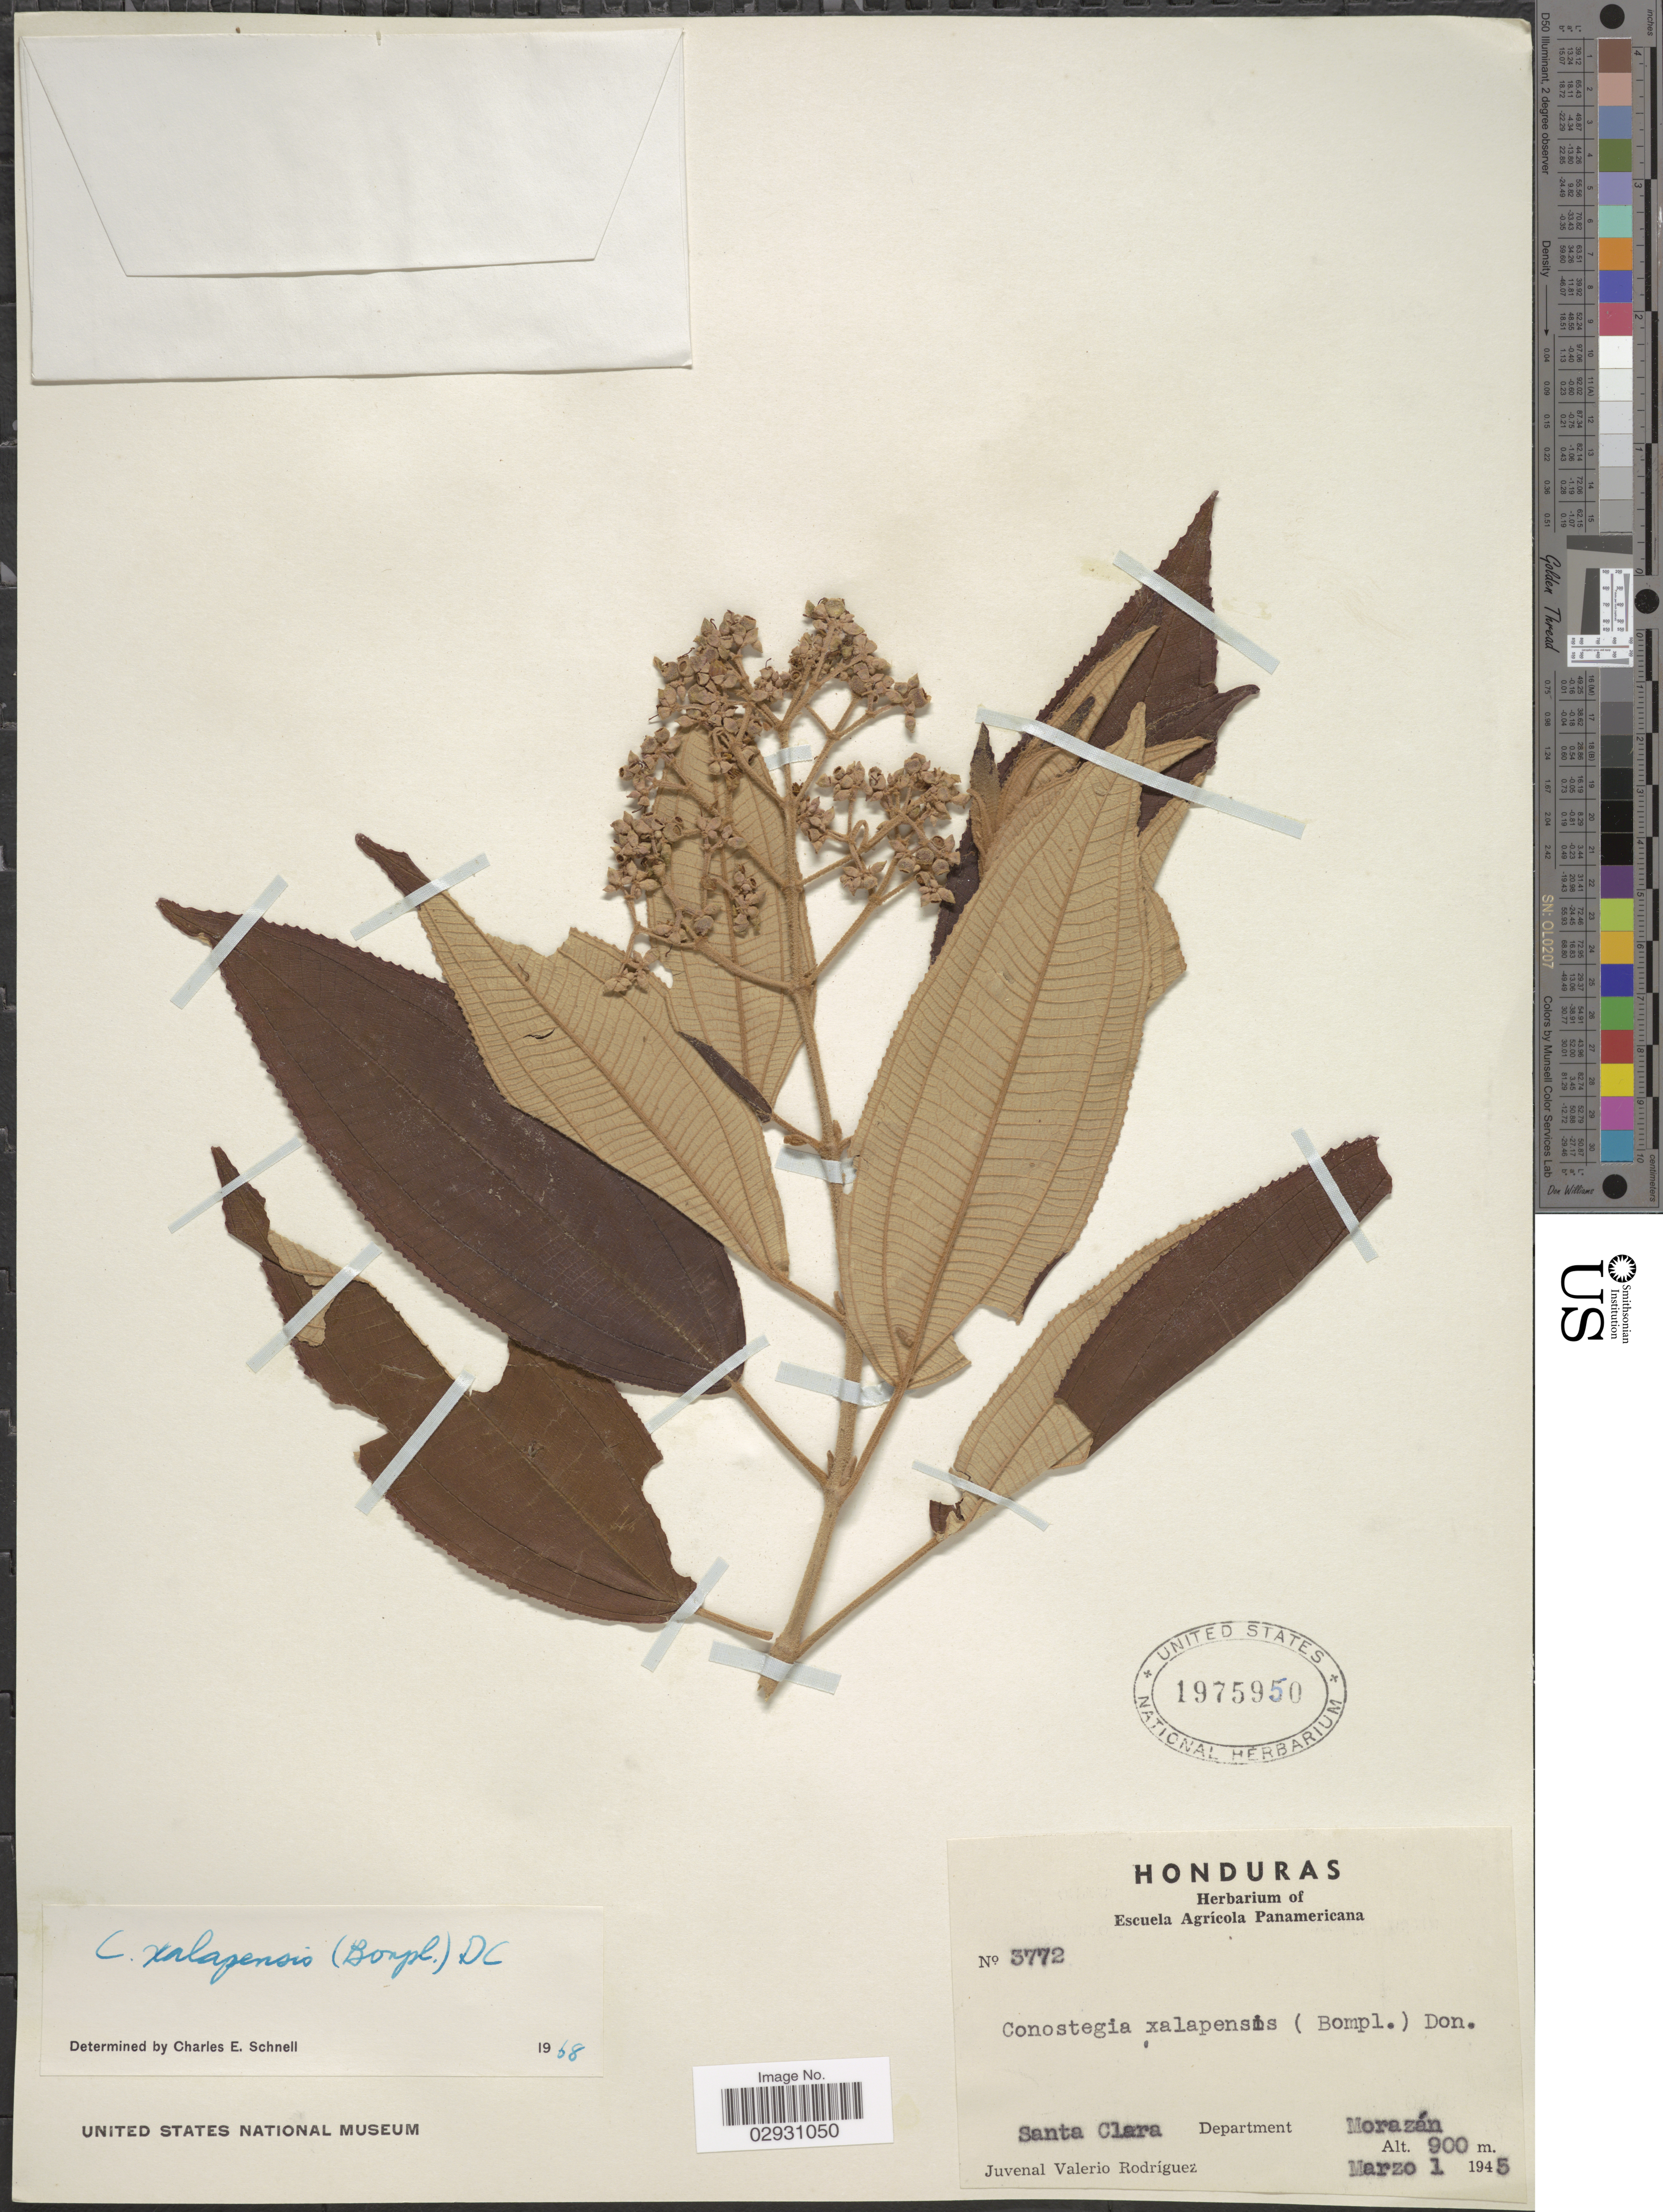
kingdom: Plantae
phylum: Tracheophyta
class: Magnoliopsida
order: Myrtales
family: Melastomataceae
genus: Conostegia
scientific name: Conostegia quadrangularis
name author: Schltdl. ex Steud.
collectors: J. Valerio R.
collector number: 3772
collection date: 1945-03-01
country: Honduras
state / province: Fco. Morazán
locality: Santa Clara, Department Morazán.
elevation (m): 900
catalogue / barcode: US 1975950